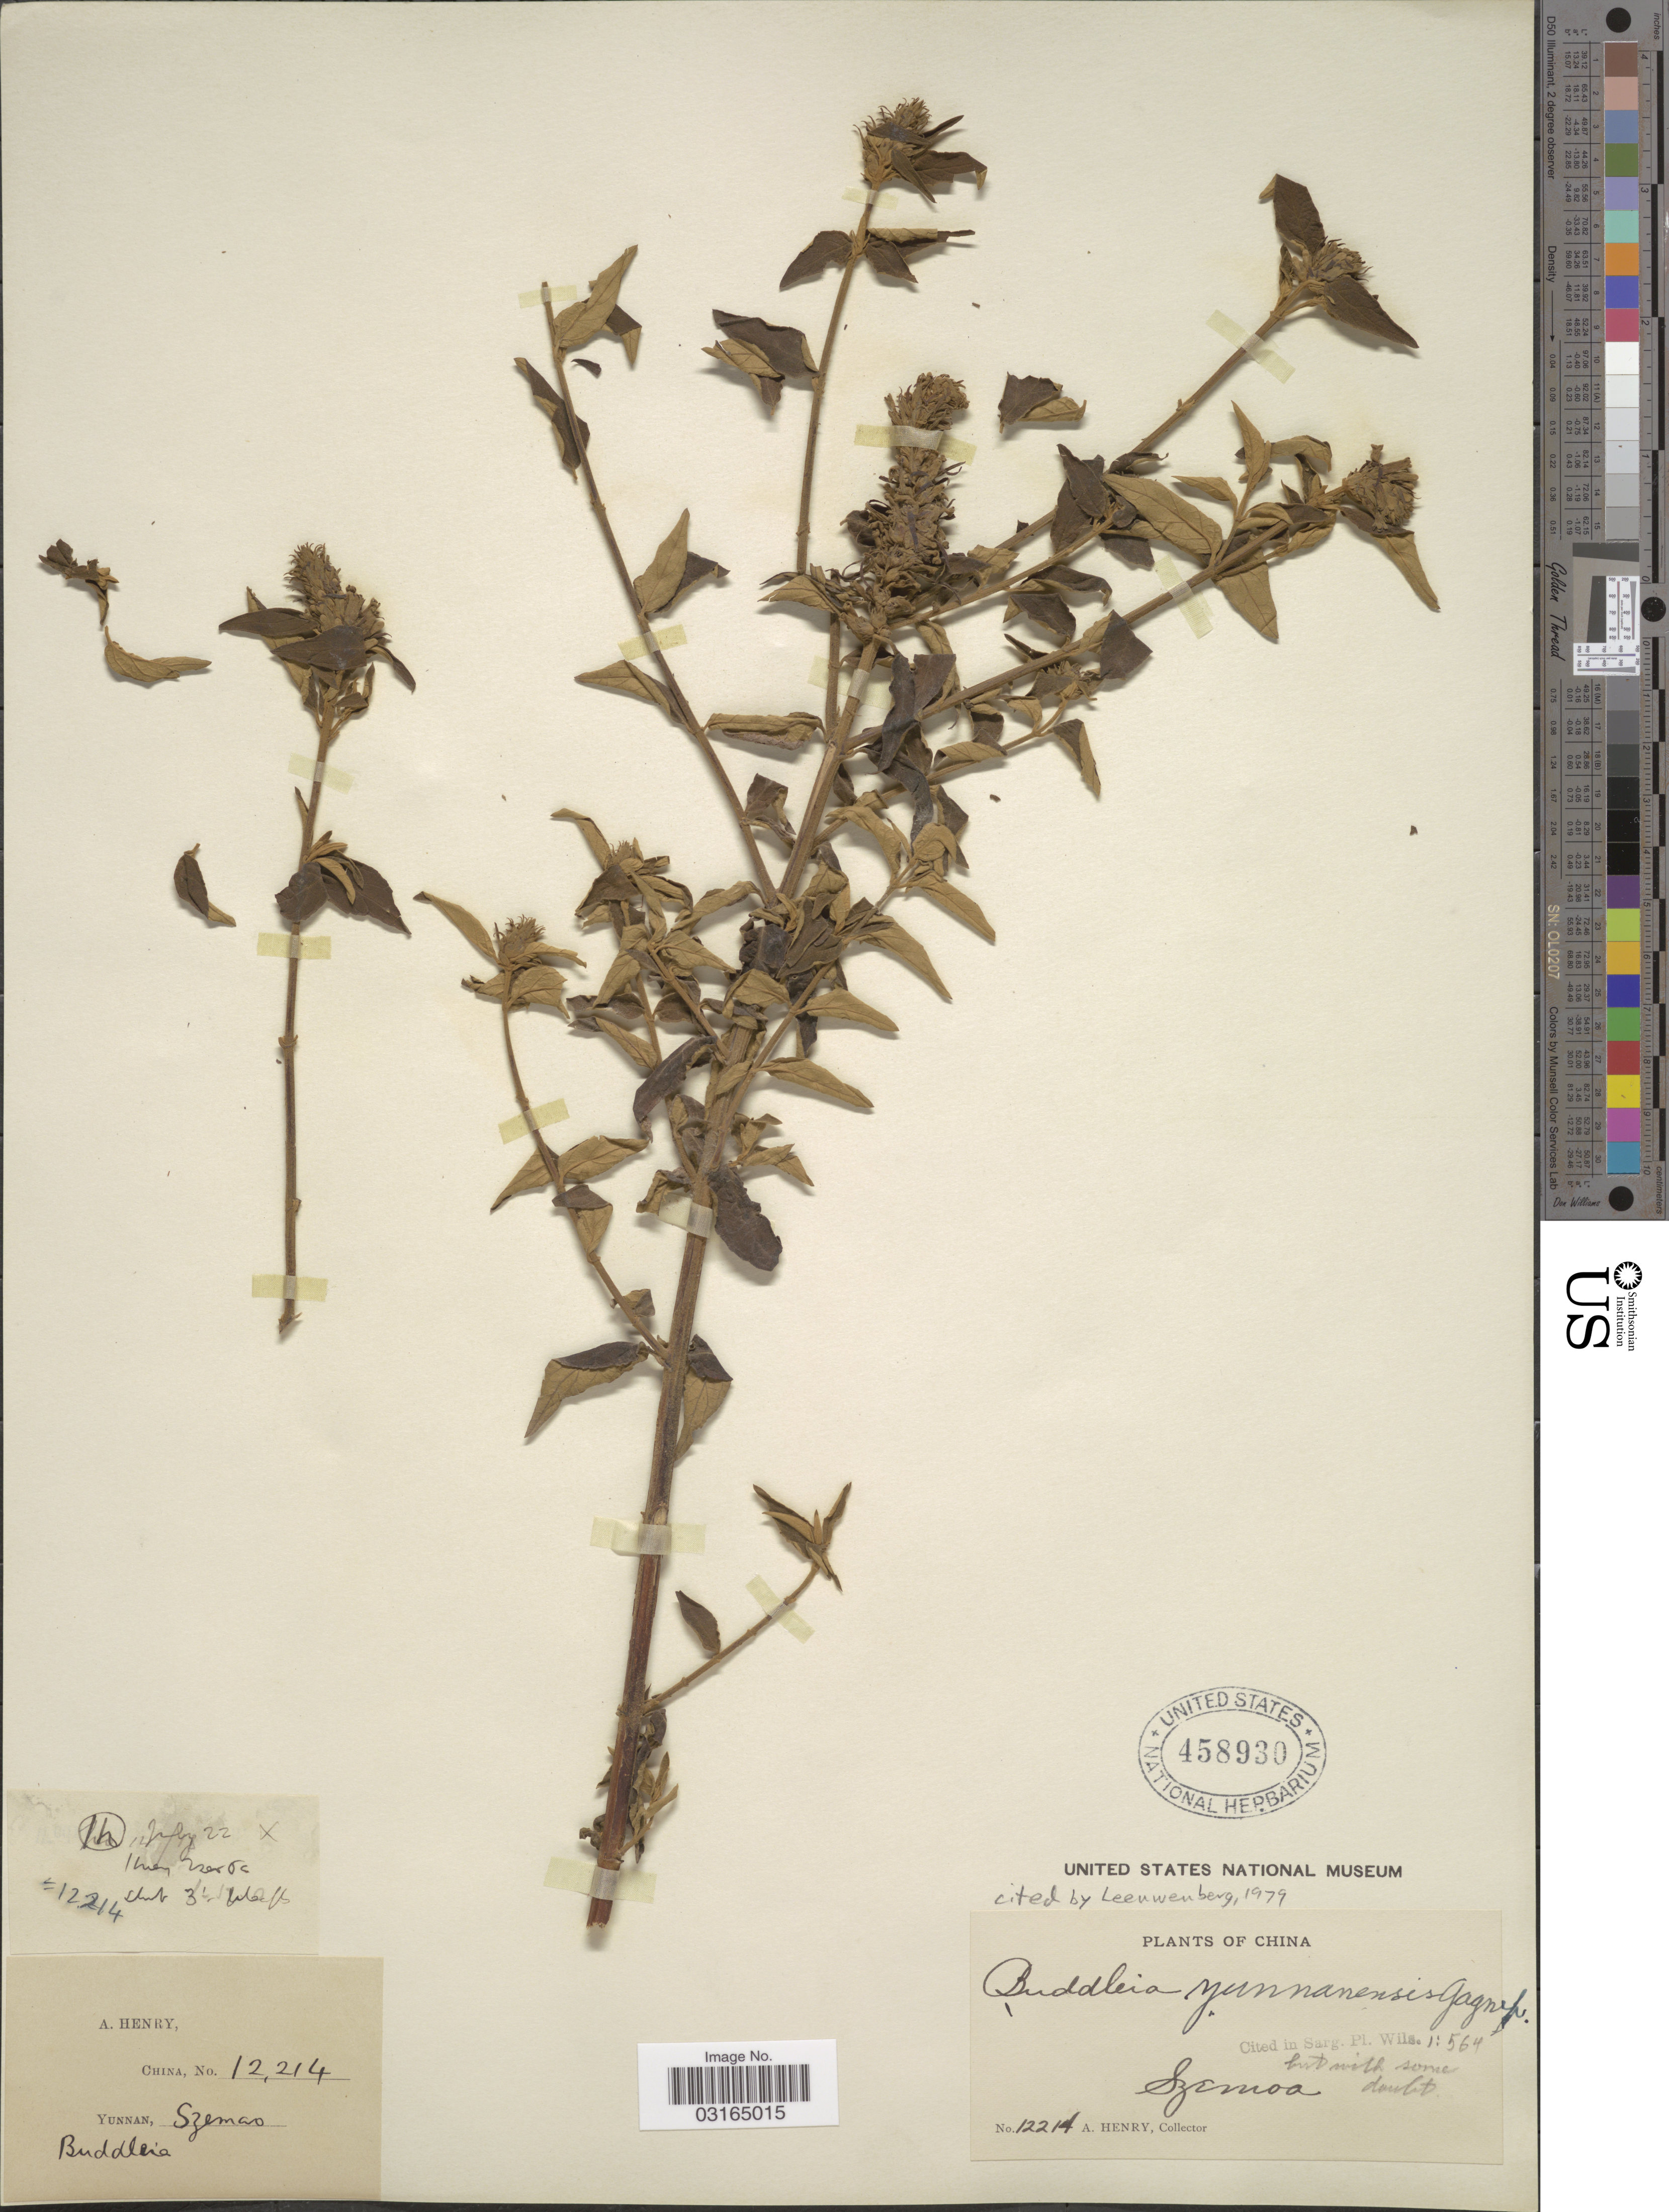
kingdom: Plantae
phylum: Tracheophyta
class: Magnoliopsida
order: Lamiales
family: Scrophulariaceae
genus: Buddleja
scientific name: Buddleja yunnanensis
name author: L.F. Gagnep.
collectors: A. Henry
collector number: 12214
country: China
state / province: Yunnan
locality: Szemao.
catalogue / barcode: US 458930